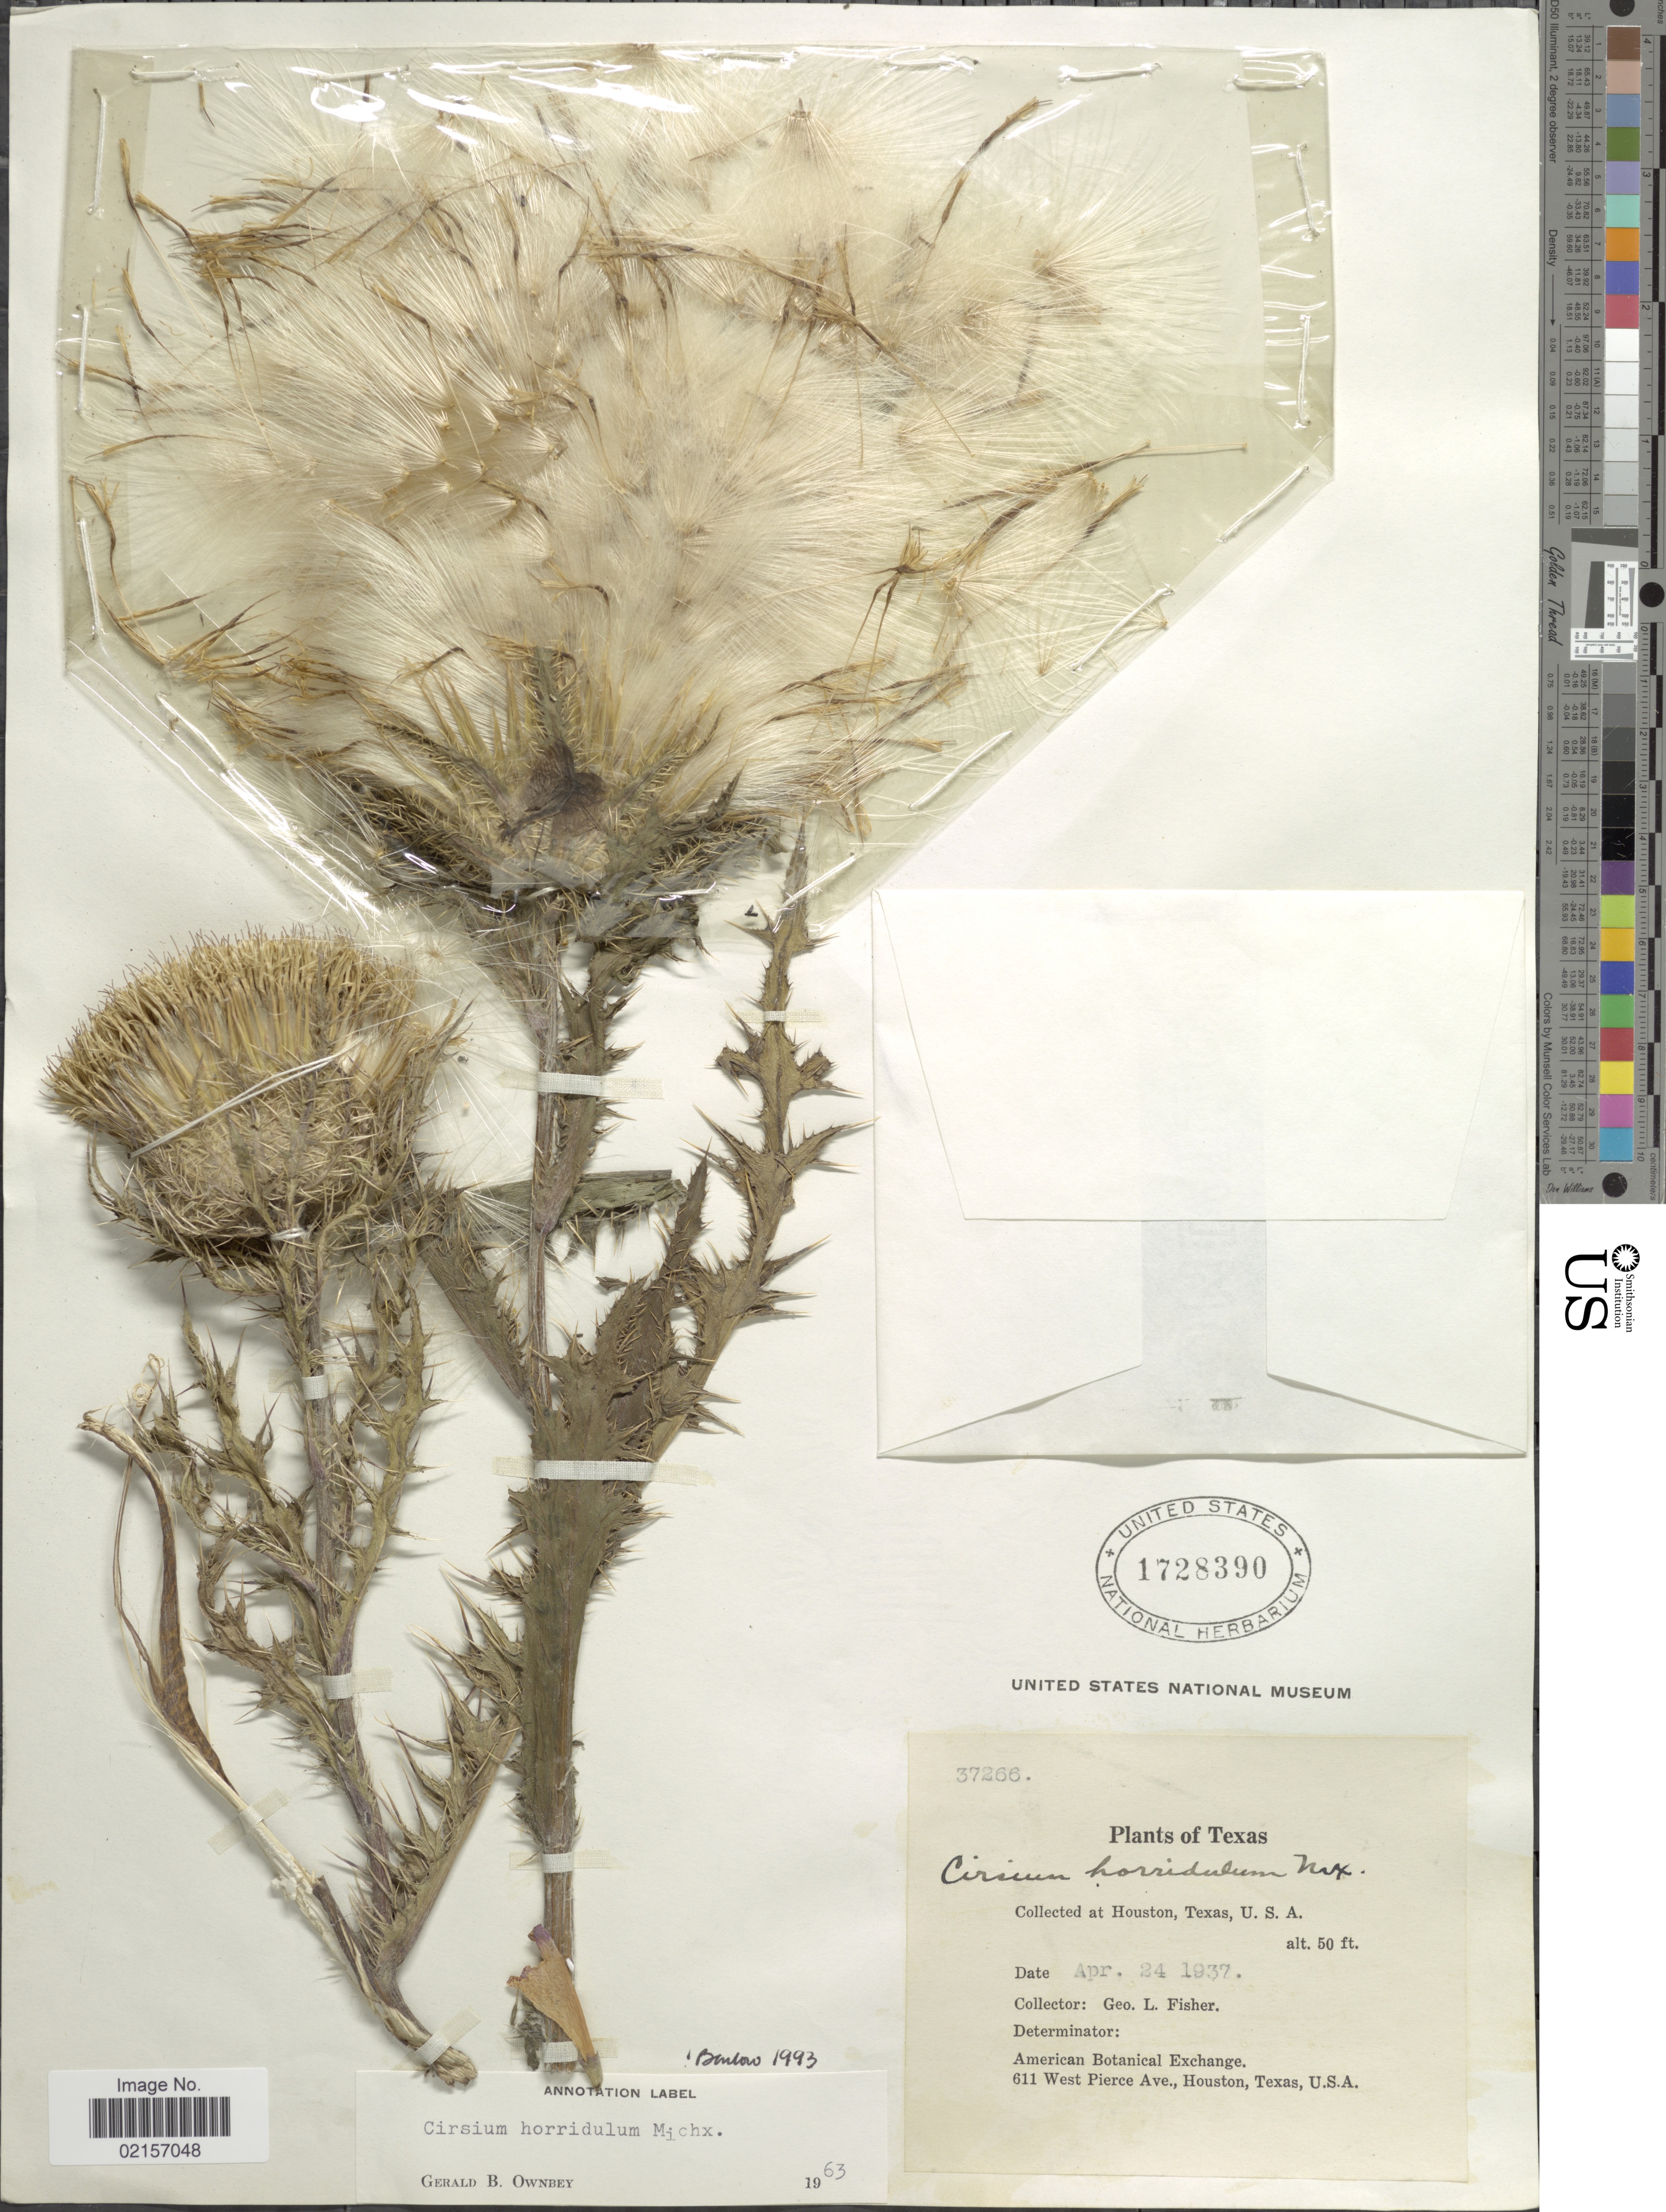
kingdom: Plantae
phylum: Tracheophyta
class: Magnoliopsida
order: Asterales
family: Asteraceae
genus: Cirsium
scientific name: Cirsium horridulum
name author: Michx.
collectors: G. L. Fisher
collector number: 37266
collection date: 1937-04-24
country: United States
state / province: Texas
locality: Houston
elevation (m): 15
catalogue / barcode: US 1728390